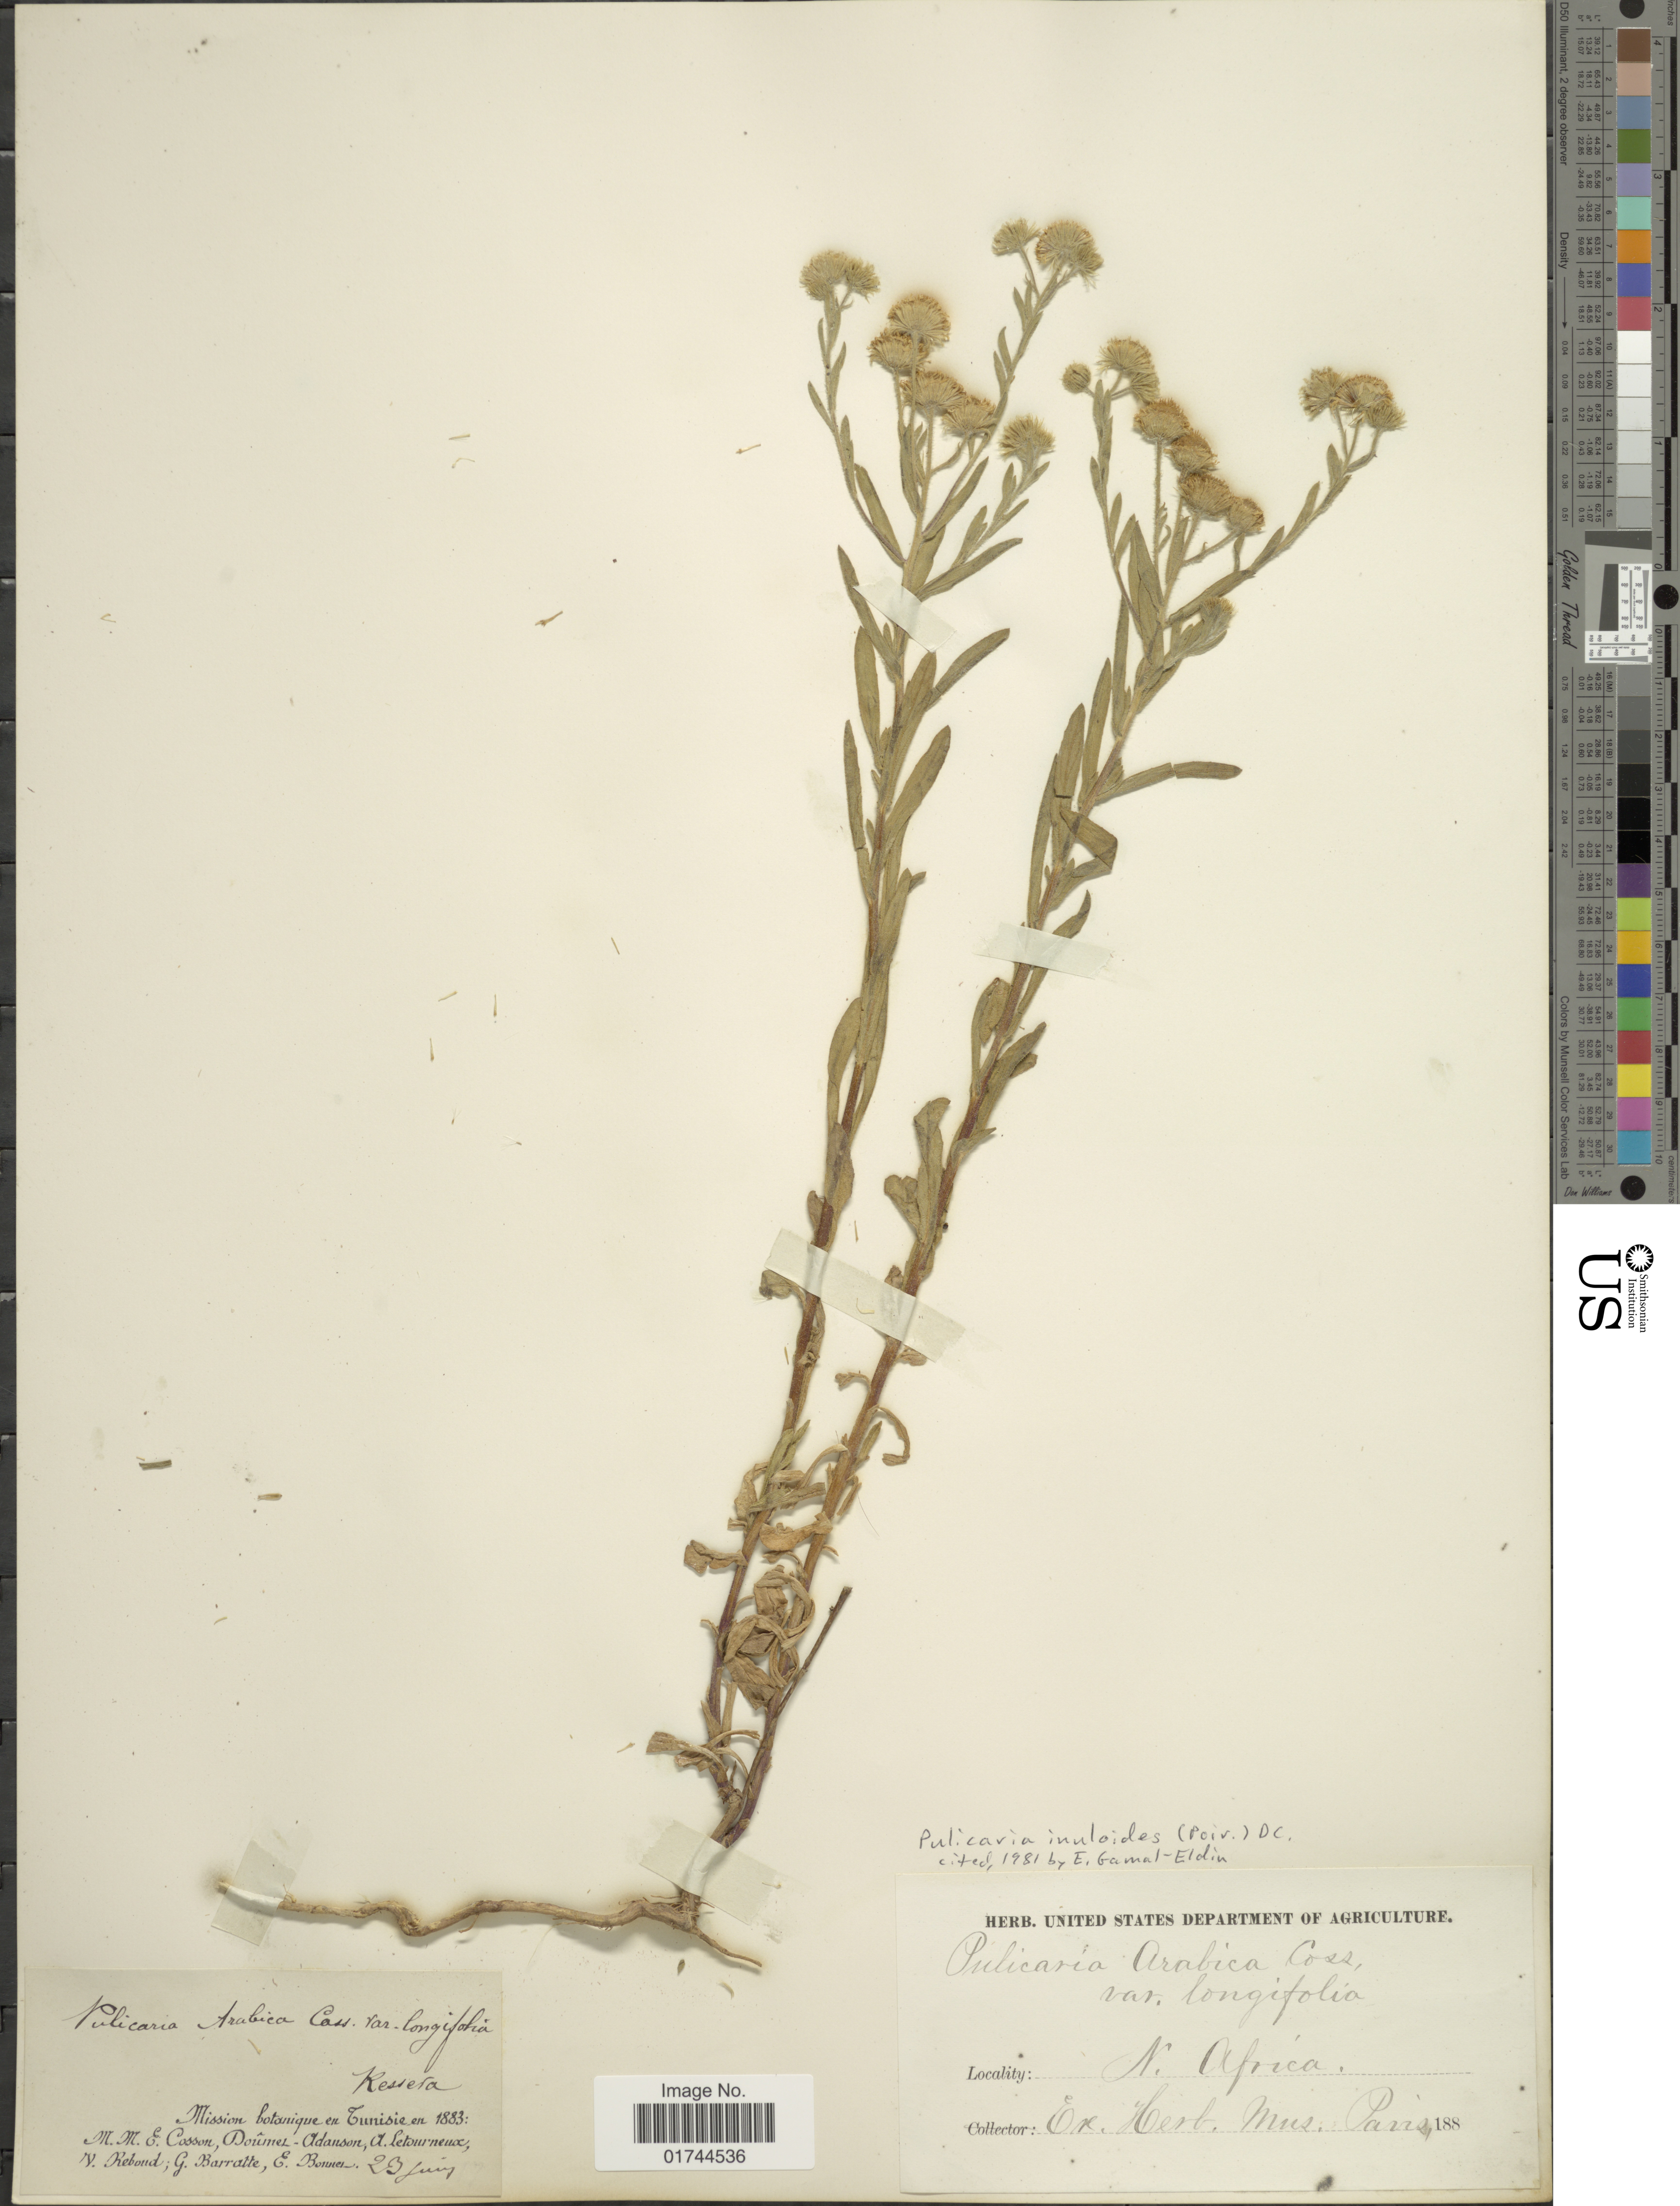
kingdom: Plantae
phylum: Tracheophyta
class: Magnoliopsida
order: Asterales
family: Asteraceae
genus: Pulicaria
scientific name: Pulicaria inuloides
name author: (Poir.) DC.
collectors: E. Cosson, -. Doumel-Adanson, A. Letourneux, N. Rebond & et al.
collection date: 1883-01-23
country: Tunisia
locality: N. Africa